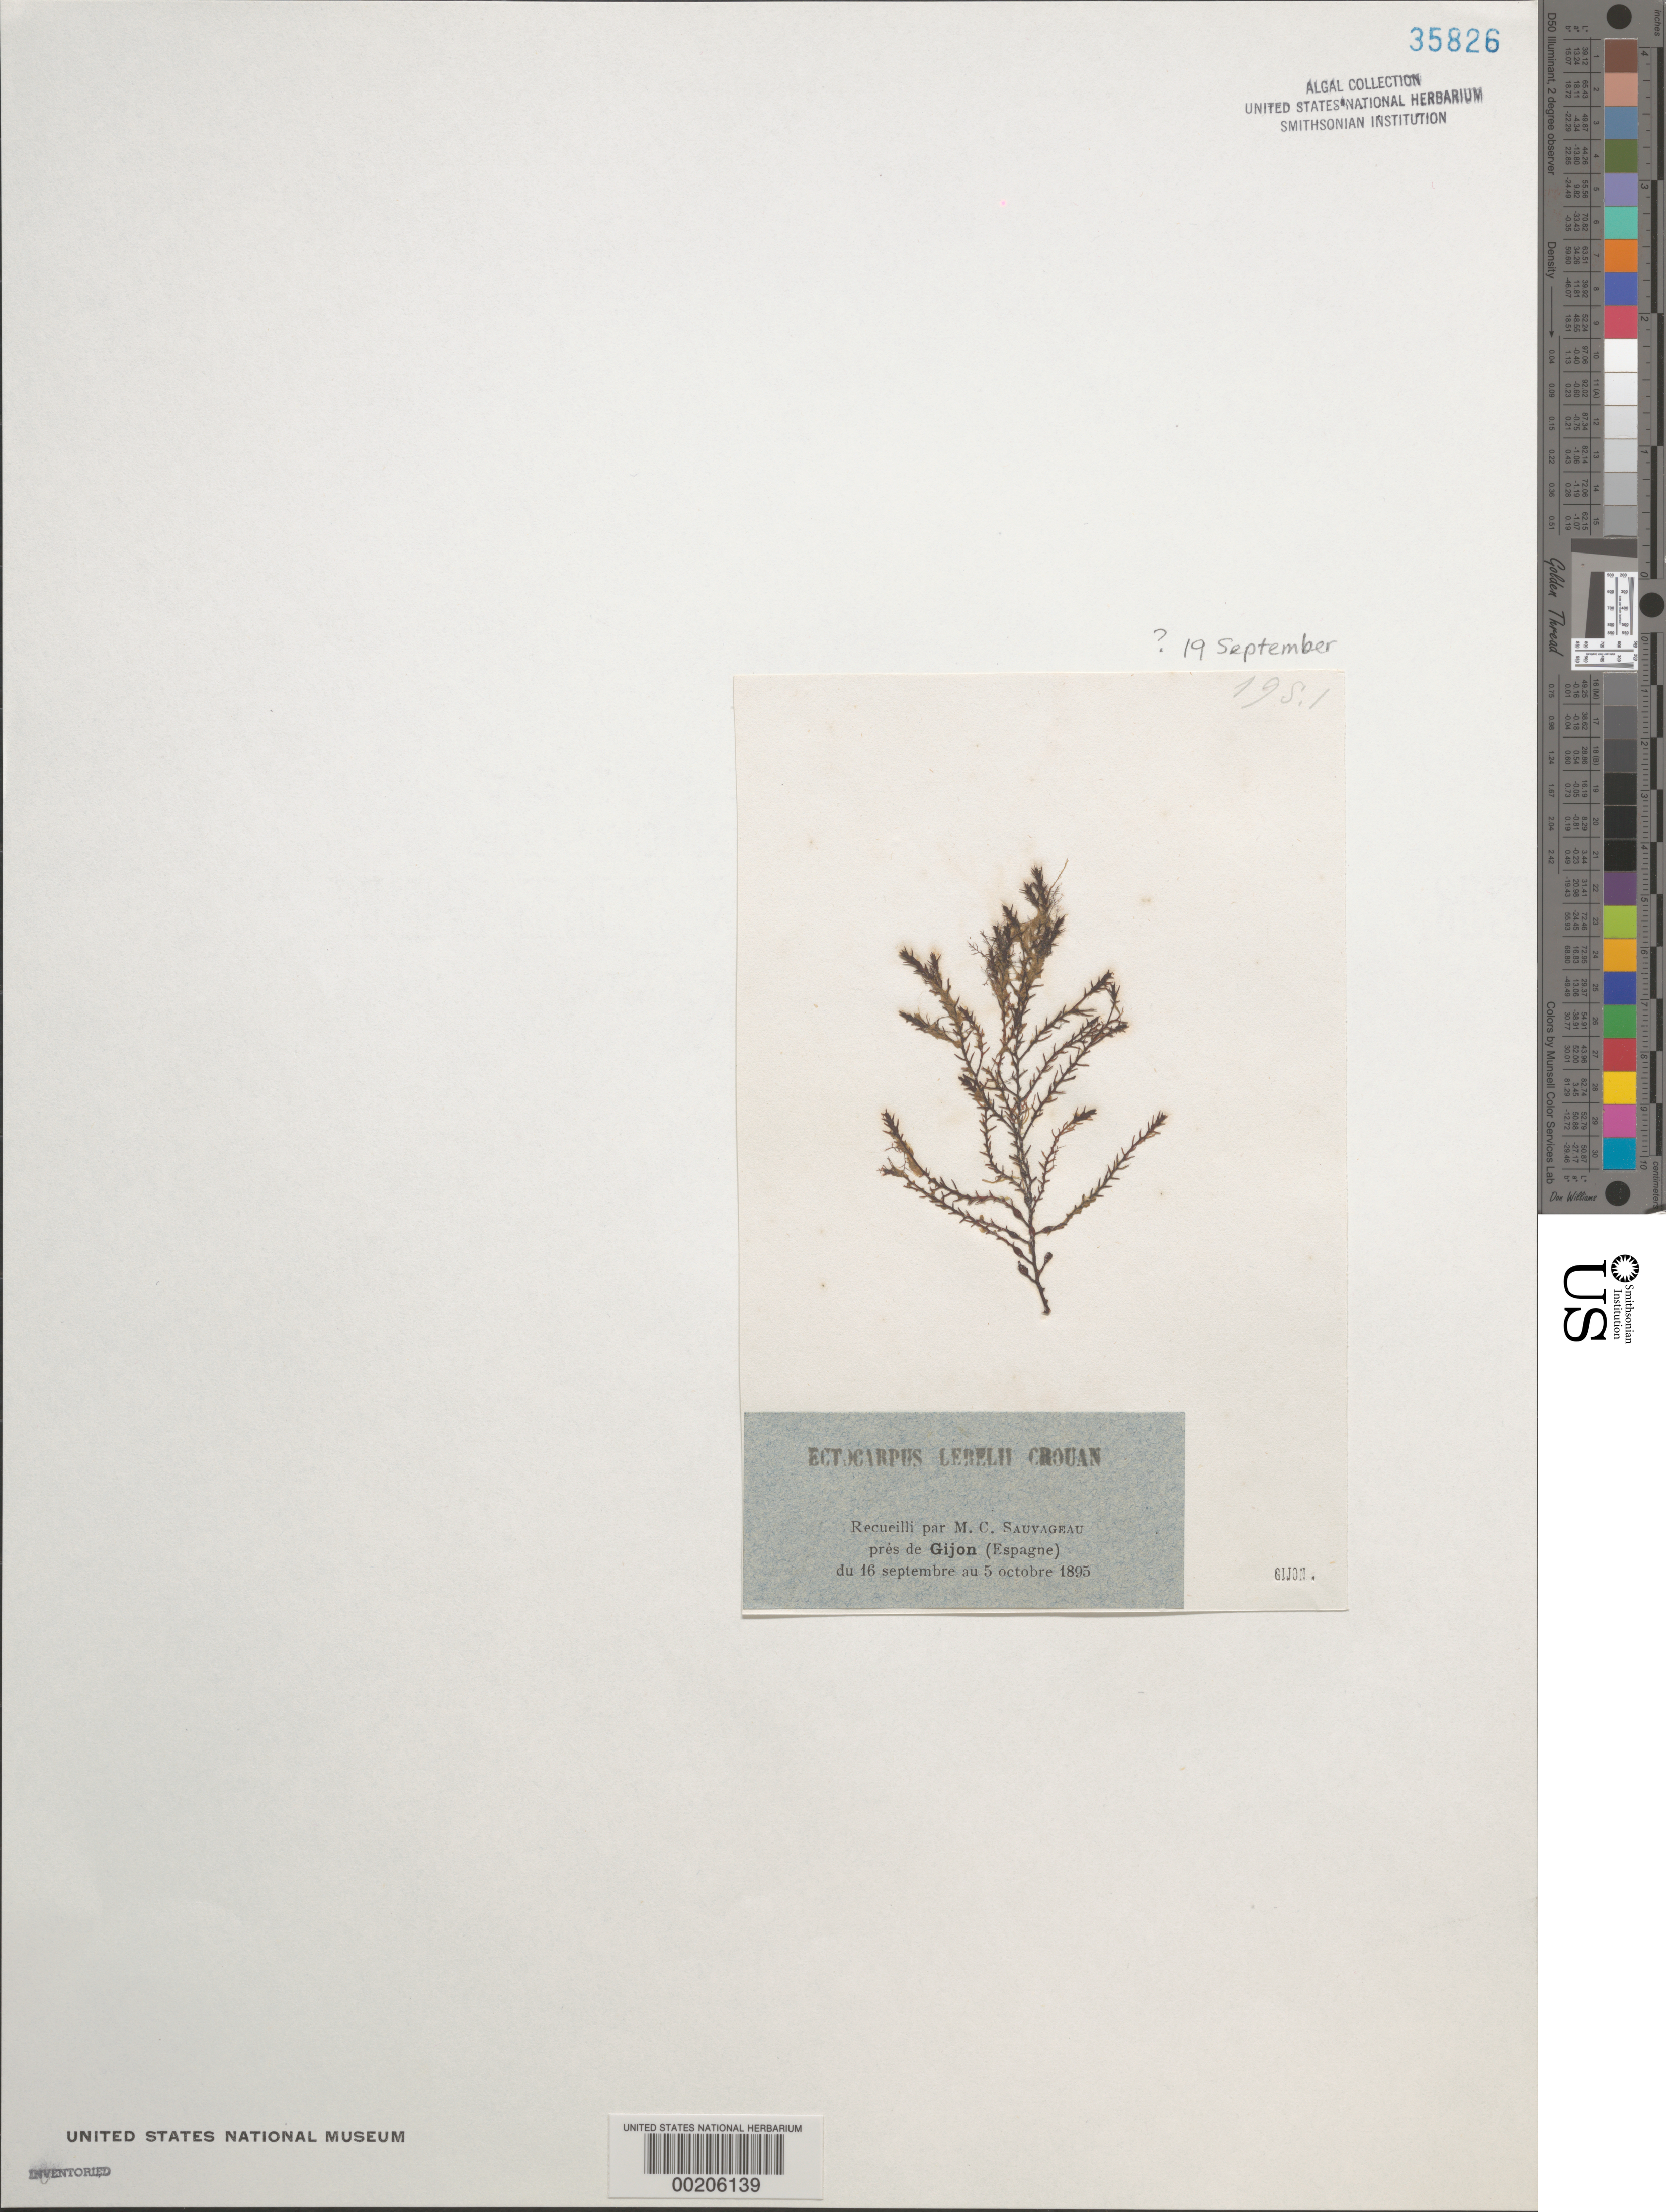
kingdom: Chromista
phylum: Ochrophyta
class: Phaeophyceae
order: Ectocarpales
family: Acinetosporaceae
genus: Feldmannia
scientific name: Feldmannia lebelii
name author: (Aresch. ex P. Crouan & H. Crouan) G. Hamel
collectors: C. F. Sauvageau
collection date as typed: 19 Sep 1895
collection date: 1895-09-19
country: Spain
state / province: Principado de Asturias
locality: Gijon. Oviedo.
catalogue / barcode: US 35826